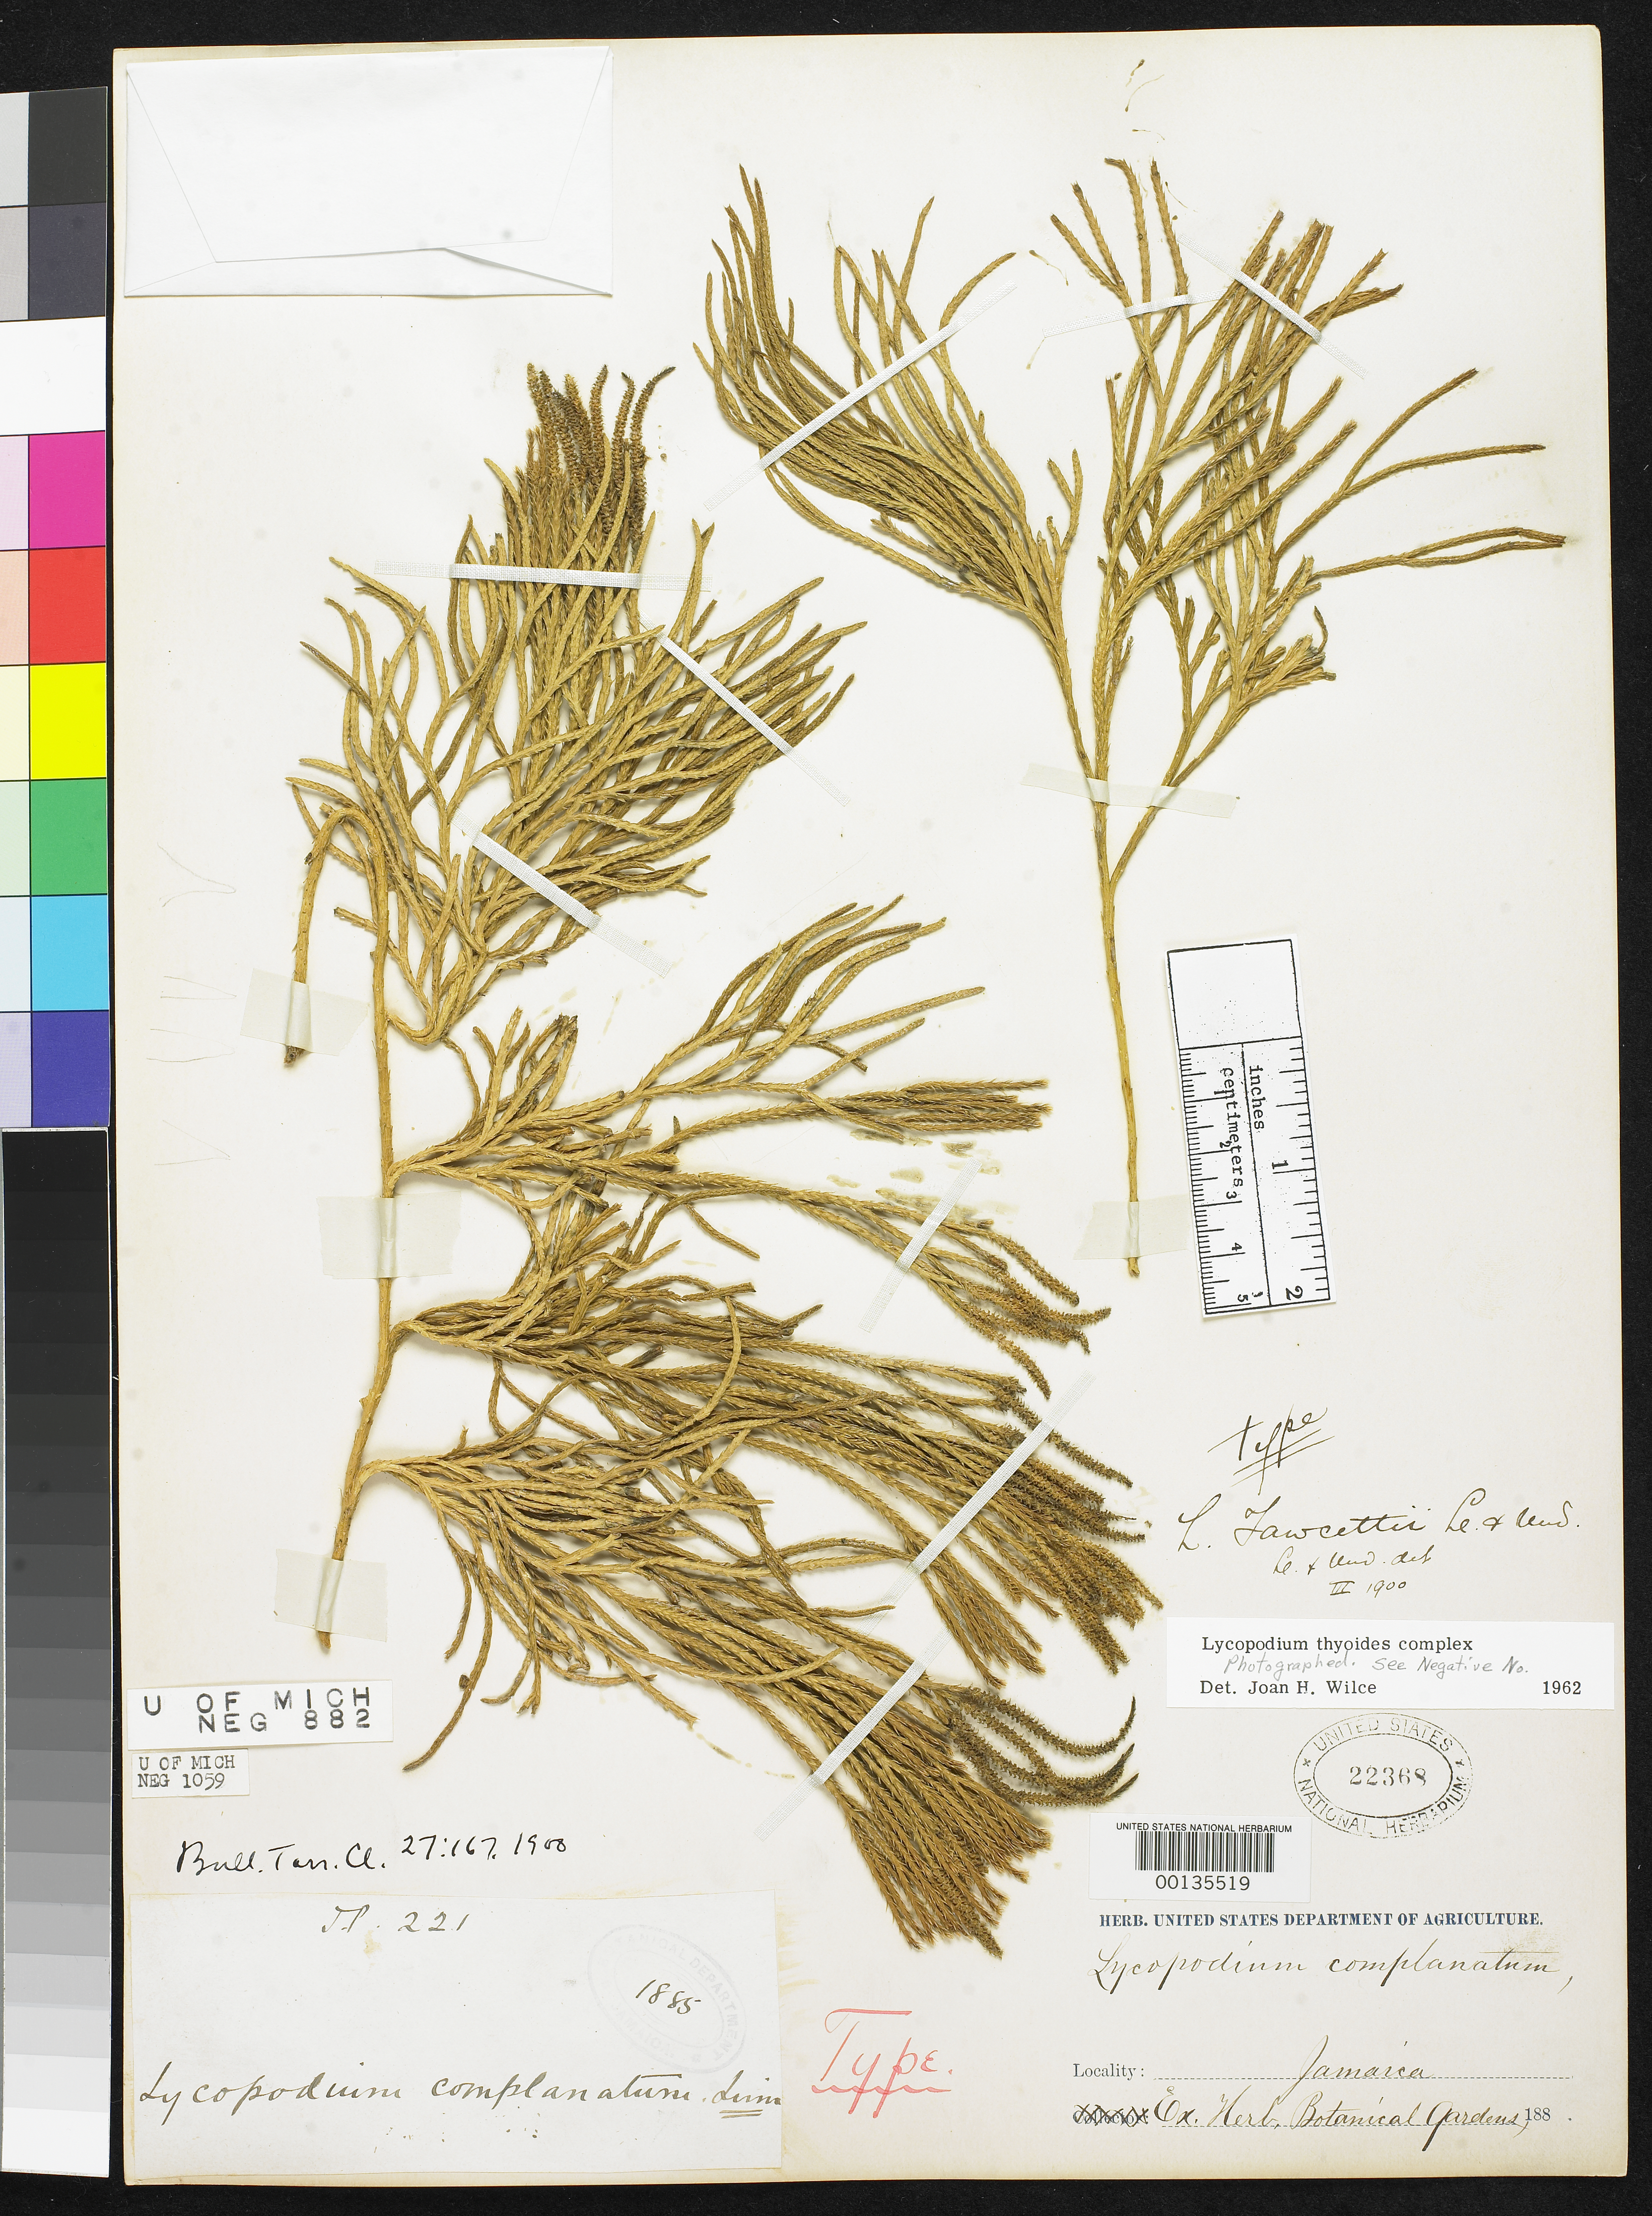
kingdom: Plantae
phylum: Tracheophyta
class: Lycopodiopsida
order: Lycopodiales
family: Lycopodiaceae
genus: Lycopodium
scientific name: Lycopodium fawcettii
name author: F.E. Lloyd & Underw.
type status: Holotype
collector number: Jp221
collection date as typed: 188-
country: Jamaica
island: Greater Antilles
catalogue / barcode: US 22368